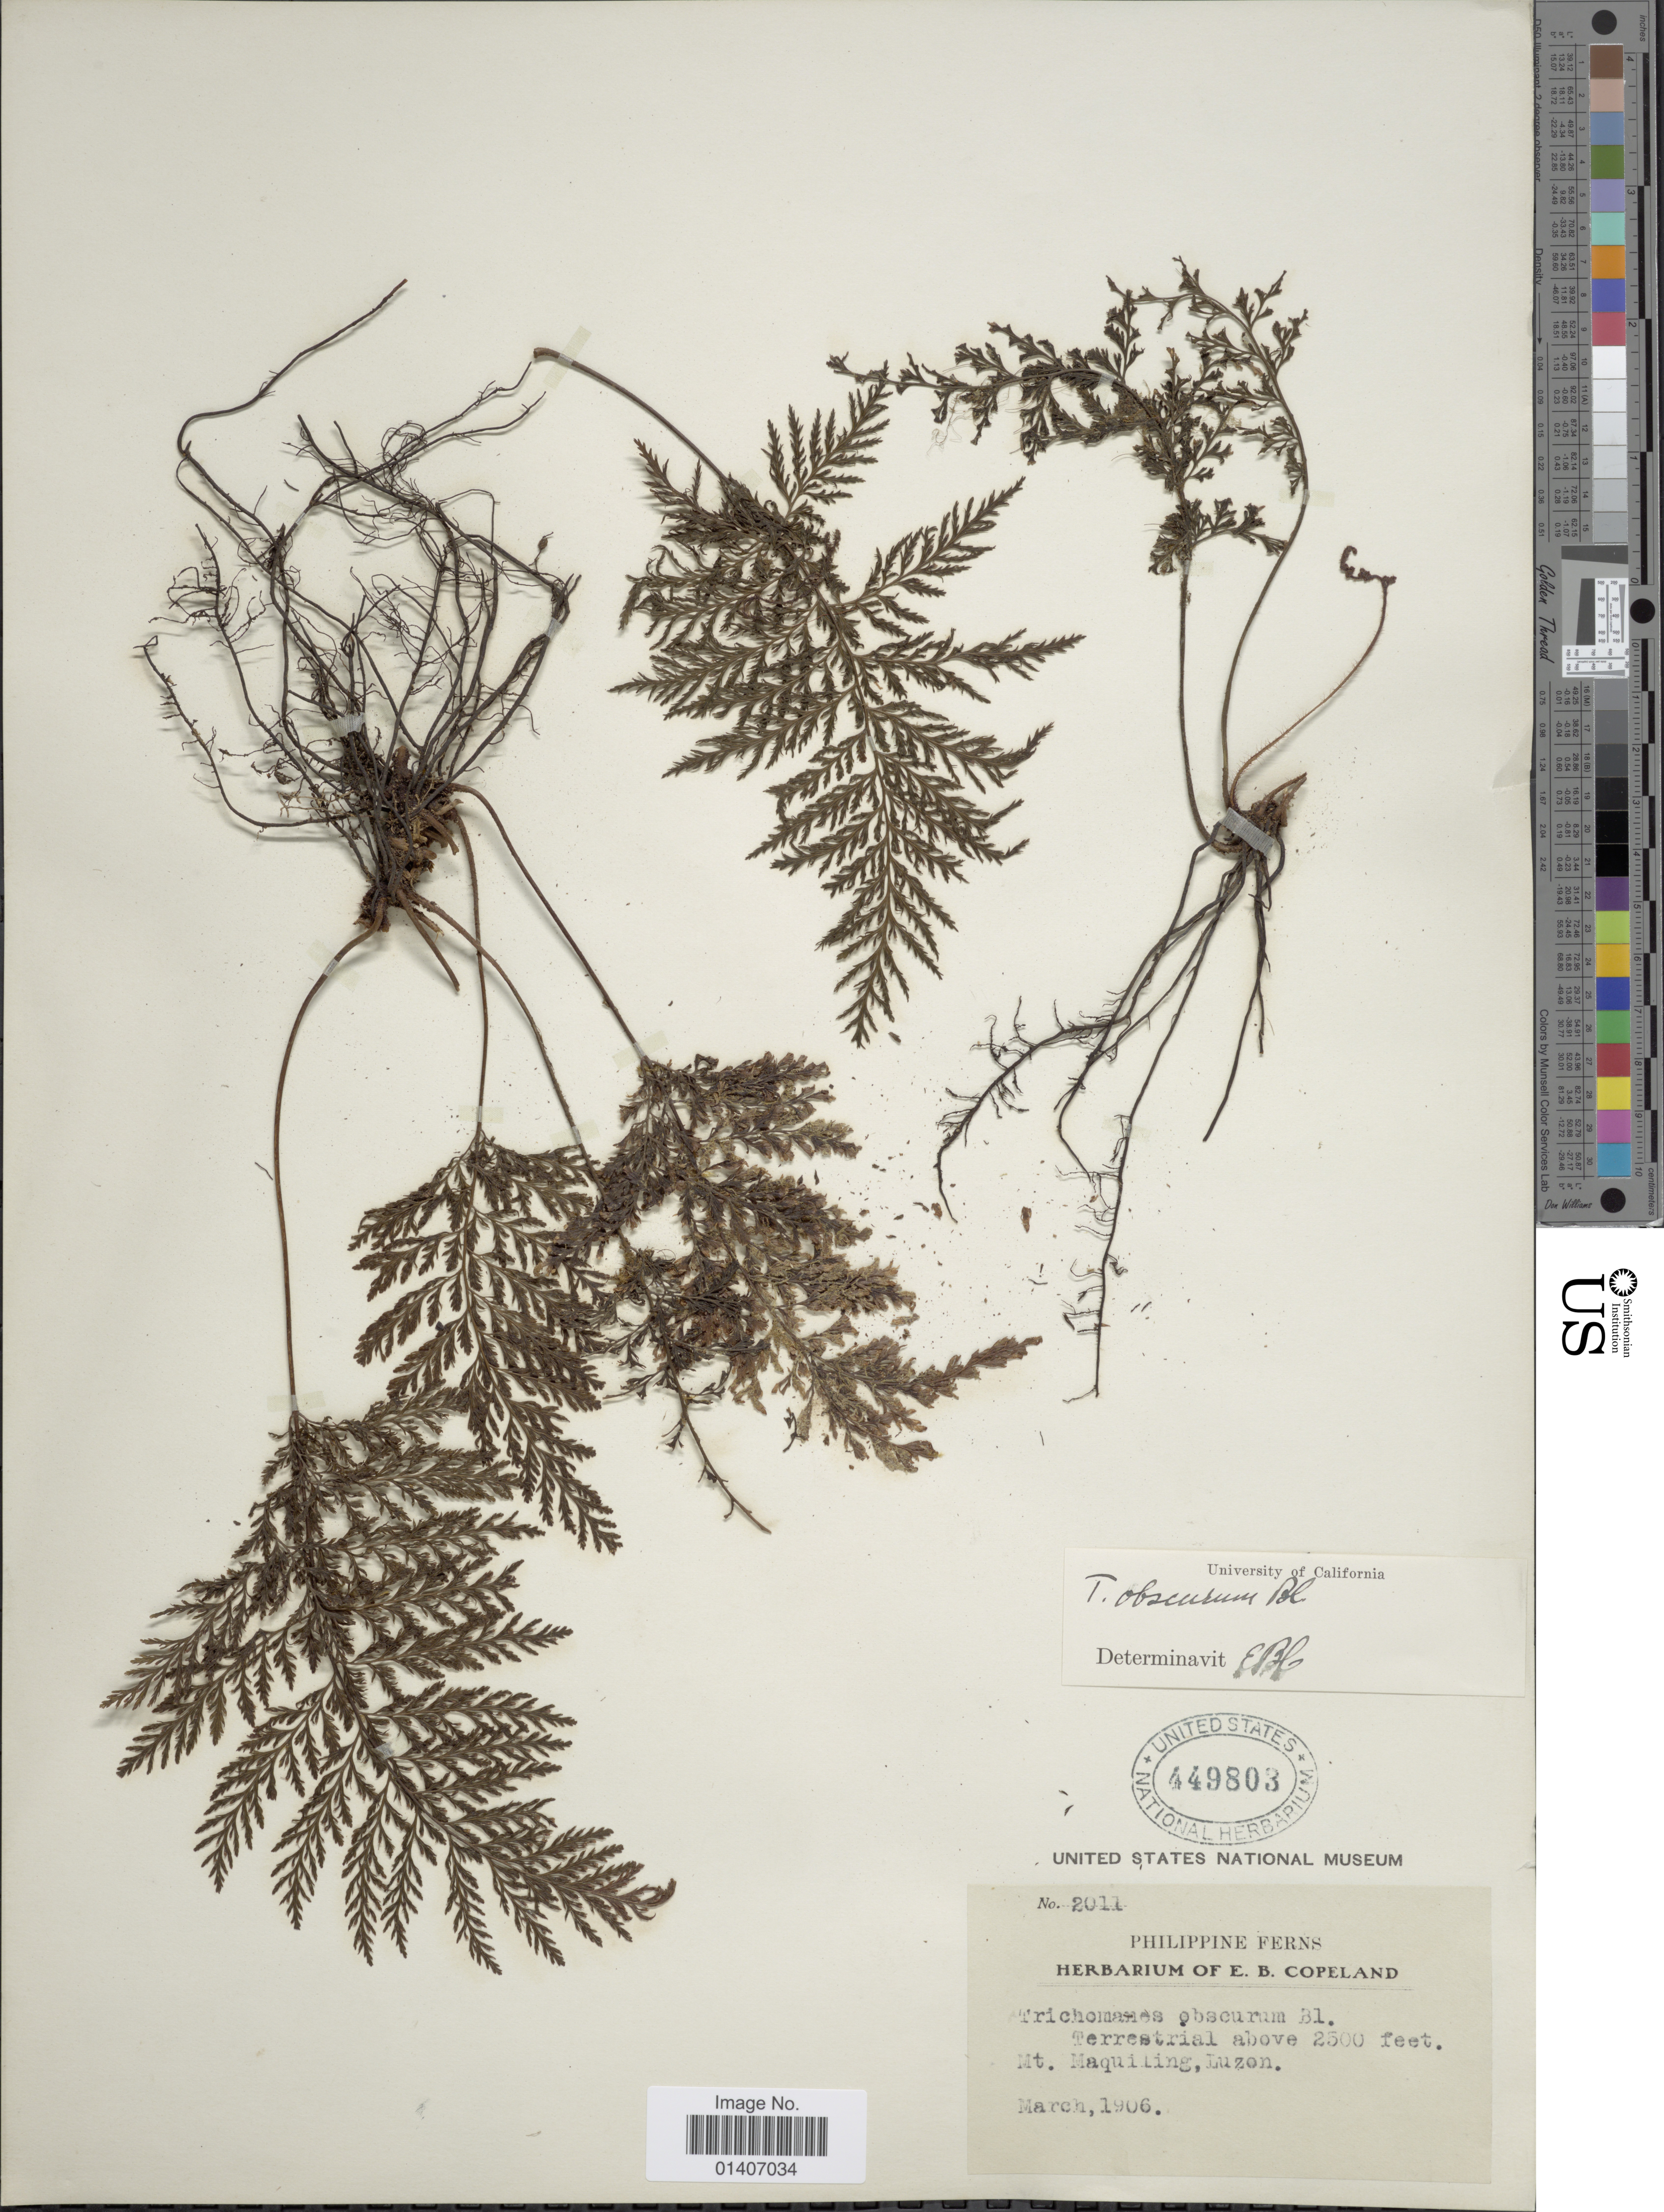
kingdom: Plantae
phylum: Tracheophyta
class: Polypodiopsida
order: Hymenophyllales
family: Hymenophyllaceae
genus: Abrodictyum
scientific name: Abrodictyum obscurum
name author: (Blume) Ebihara & K. Iwats.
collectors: E. B. Copeland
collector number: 2011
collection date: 1906-03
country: Philippines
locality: Mt. Maquiling, Luzon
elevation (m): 762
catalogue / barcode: US 449803